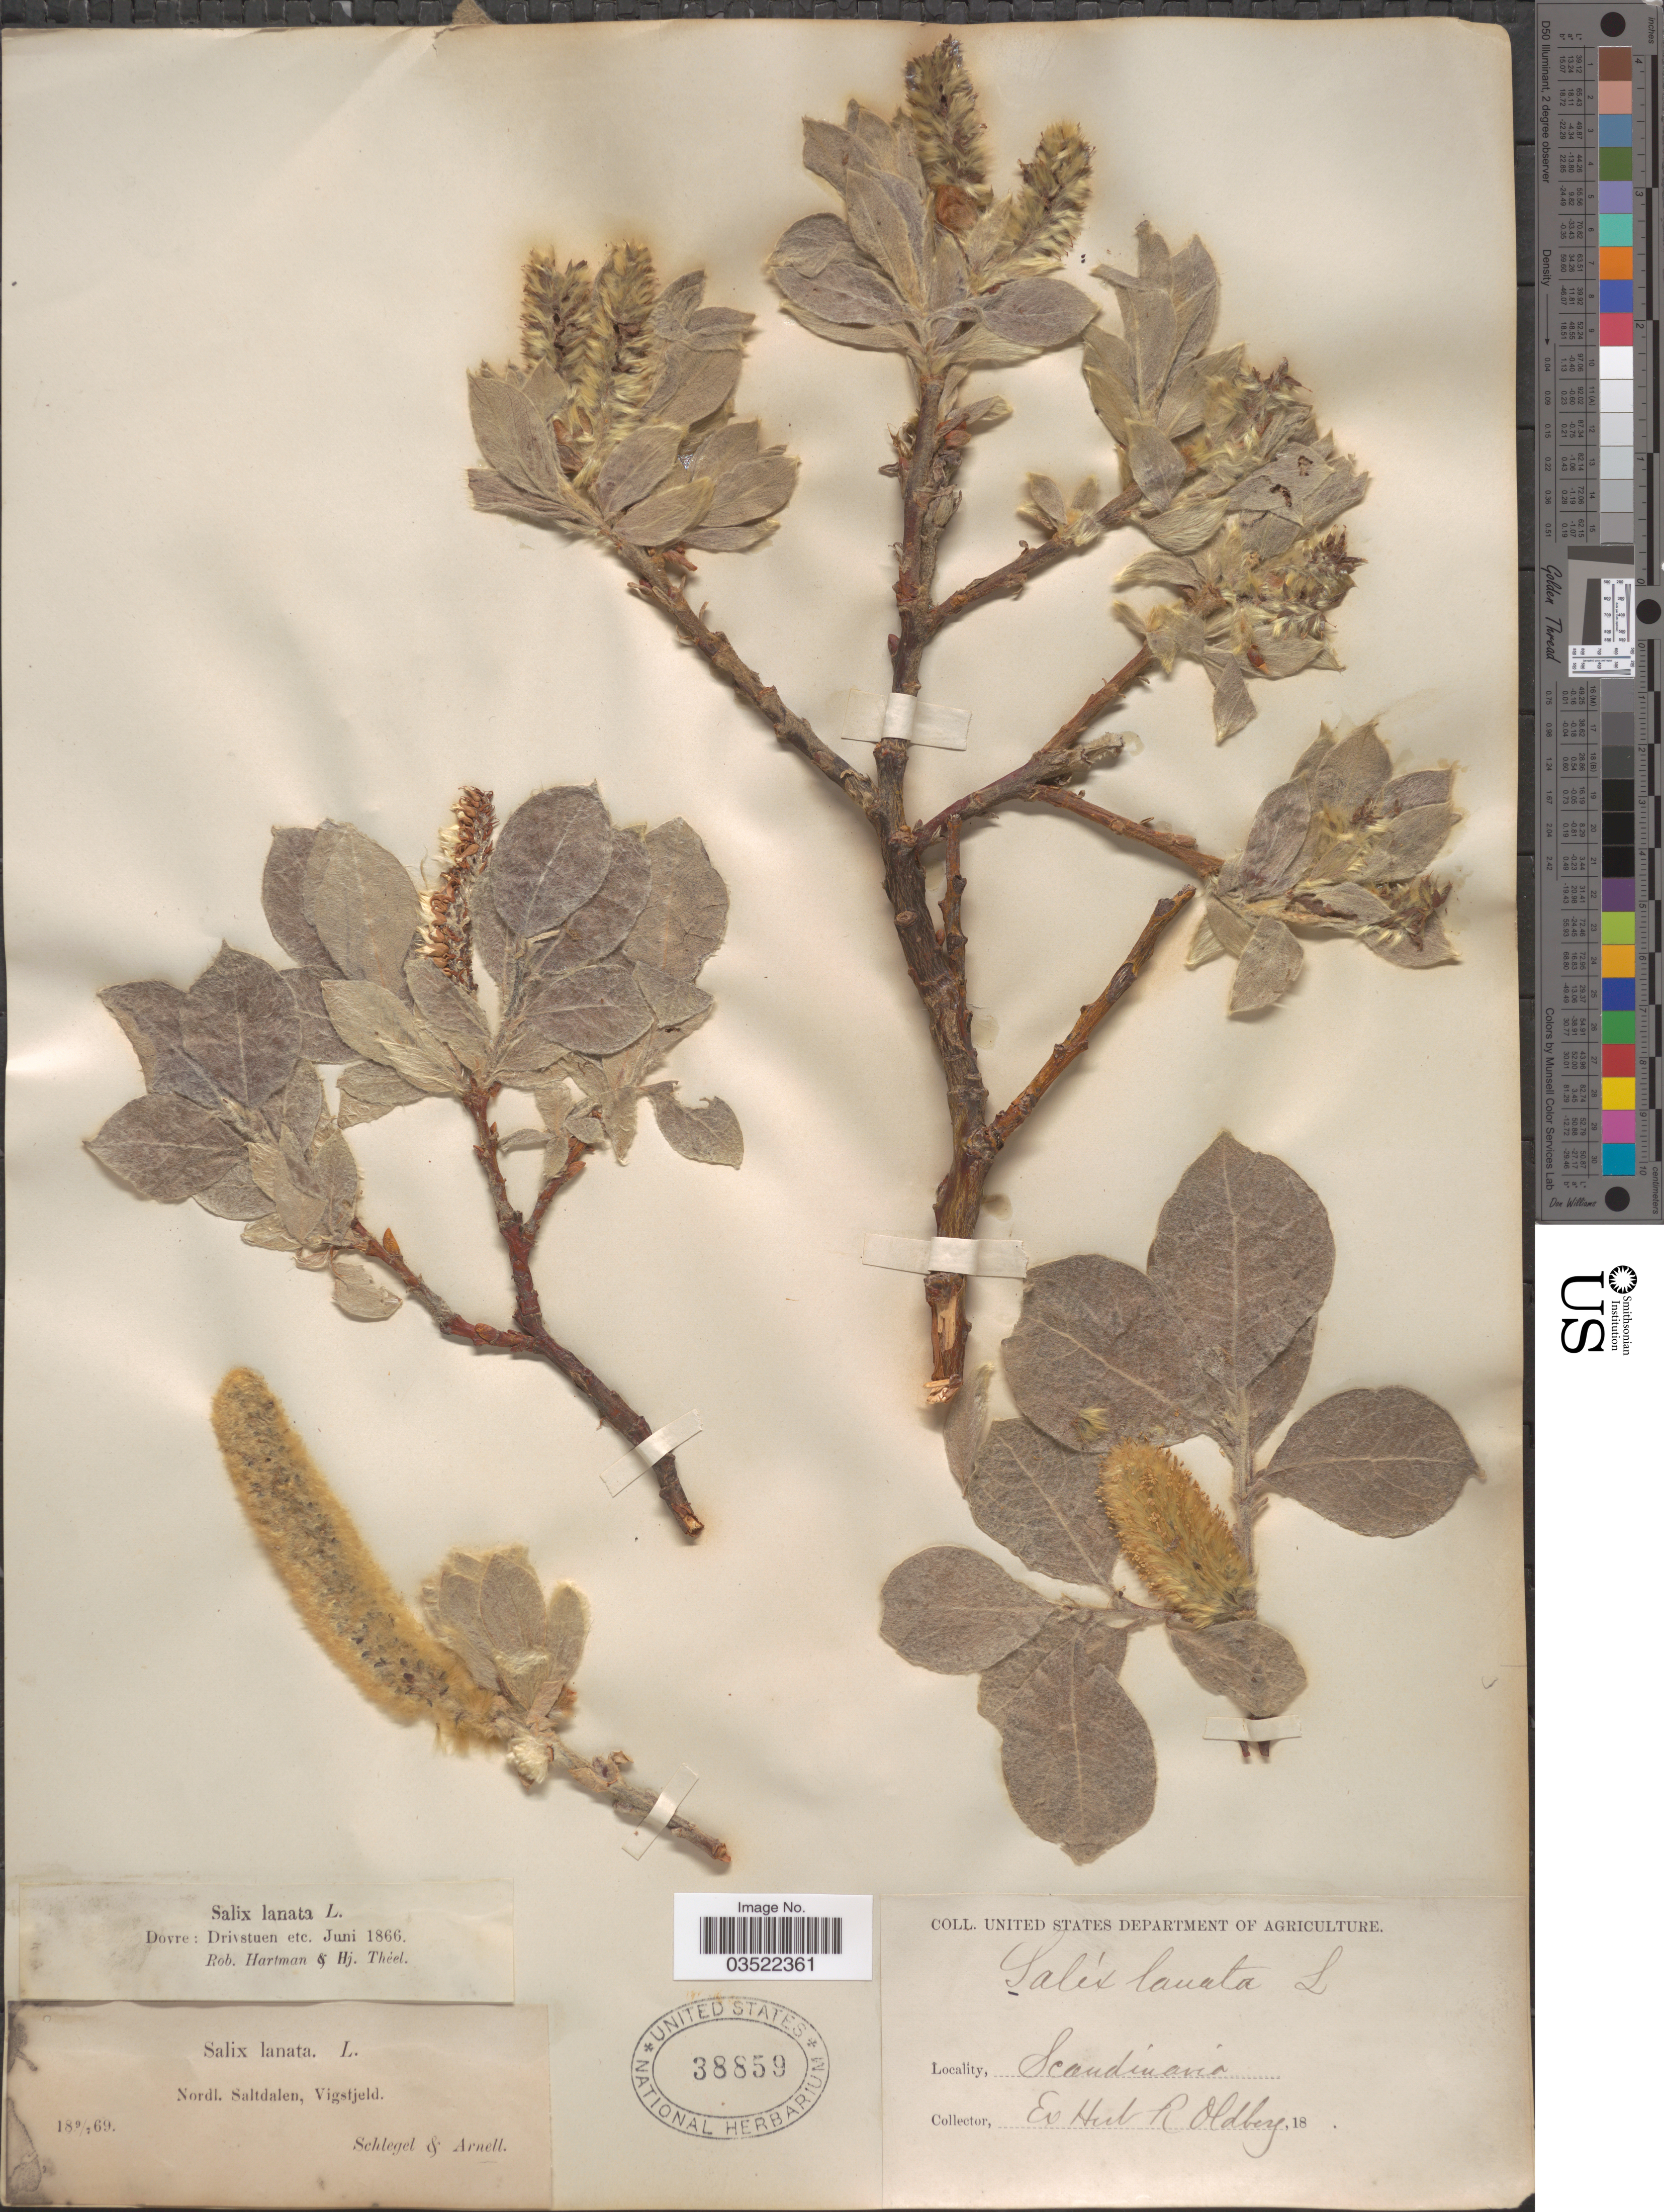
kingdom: Plantae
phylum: Tracheophyta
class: Magnoliopsida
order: Malpighiales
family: Salicaceae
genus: Salix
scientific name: Salix lanata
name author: L.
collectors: Schlegel & Arnell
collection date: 1869-07-09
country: Norway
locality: Nordl. Saltdalen, Vigstfjeld. Scandinavia.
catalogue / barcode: US 38859